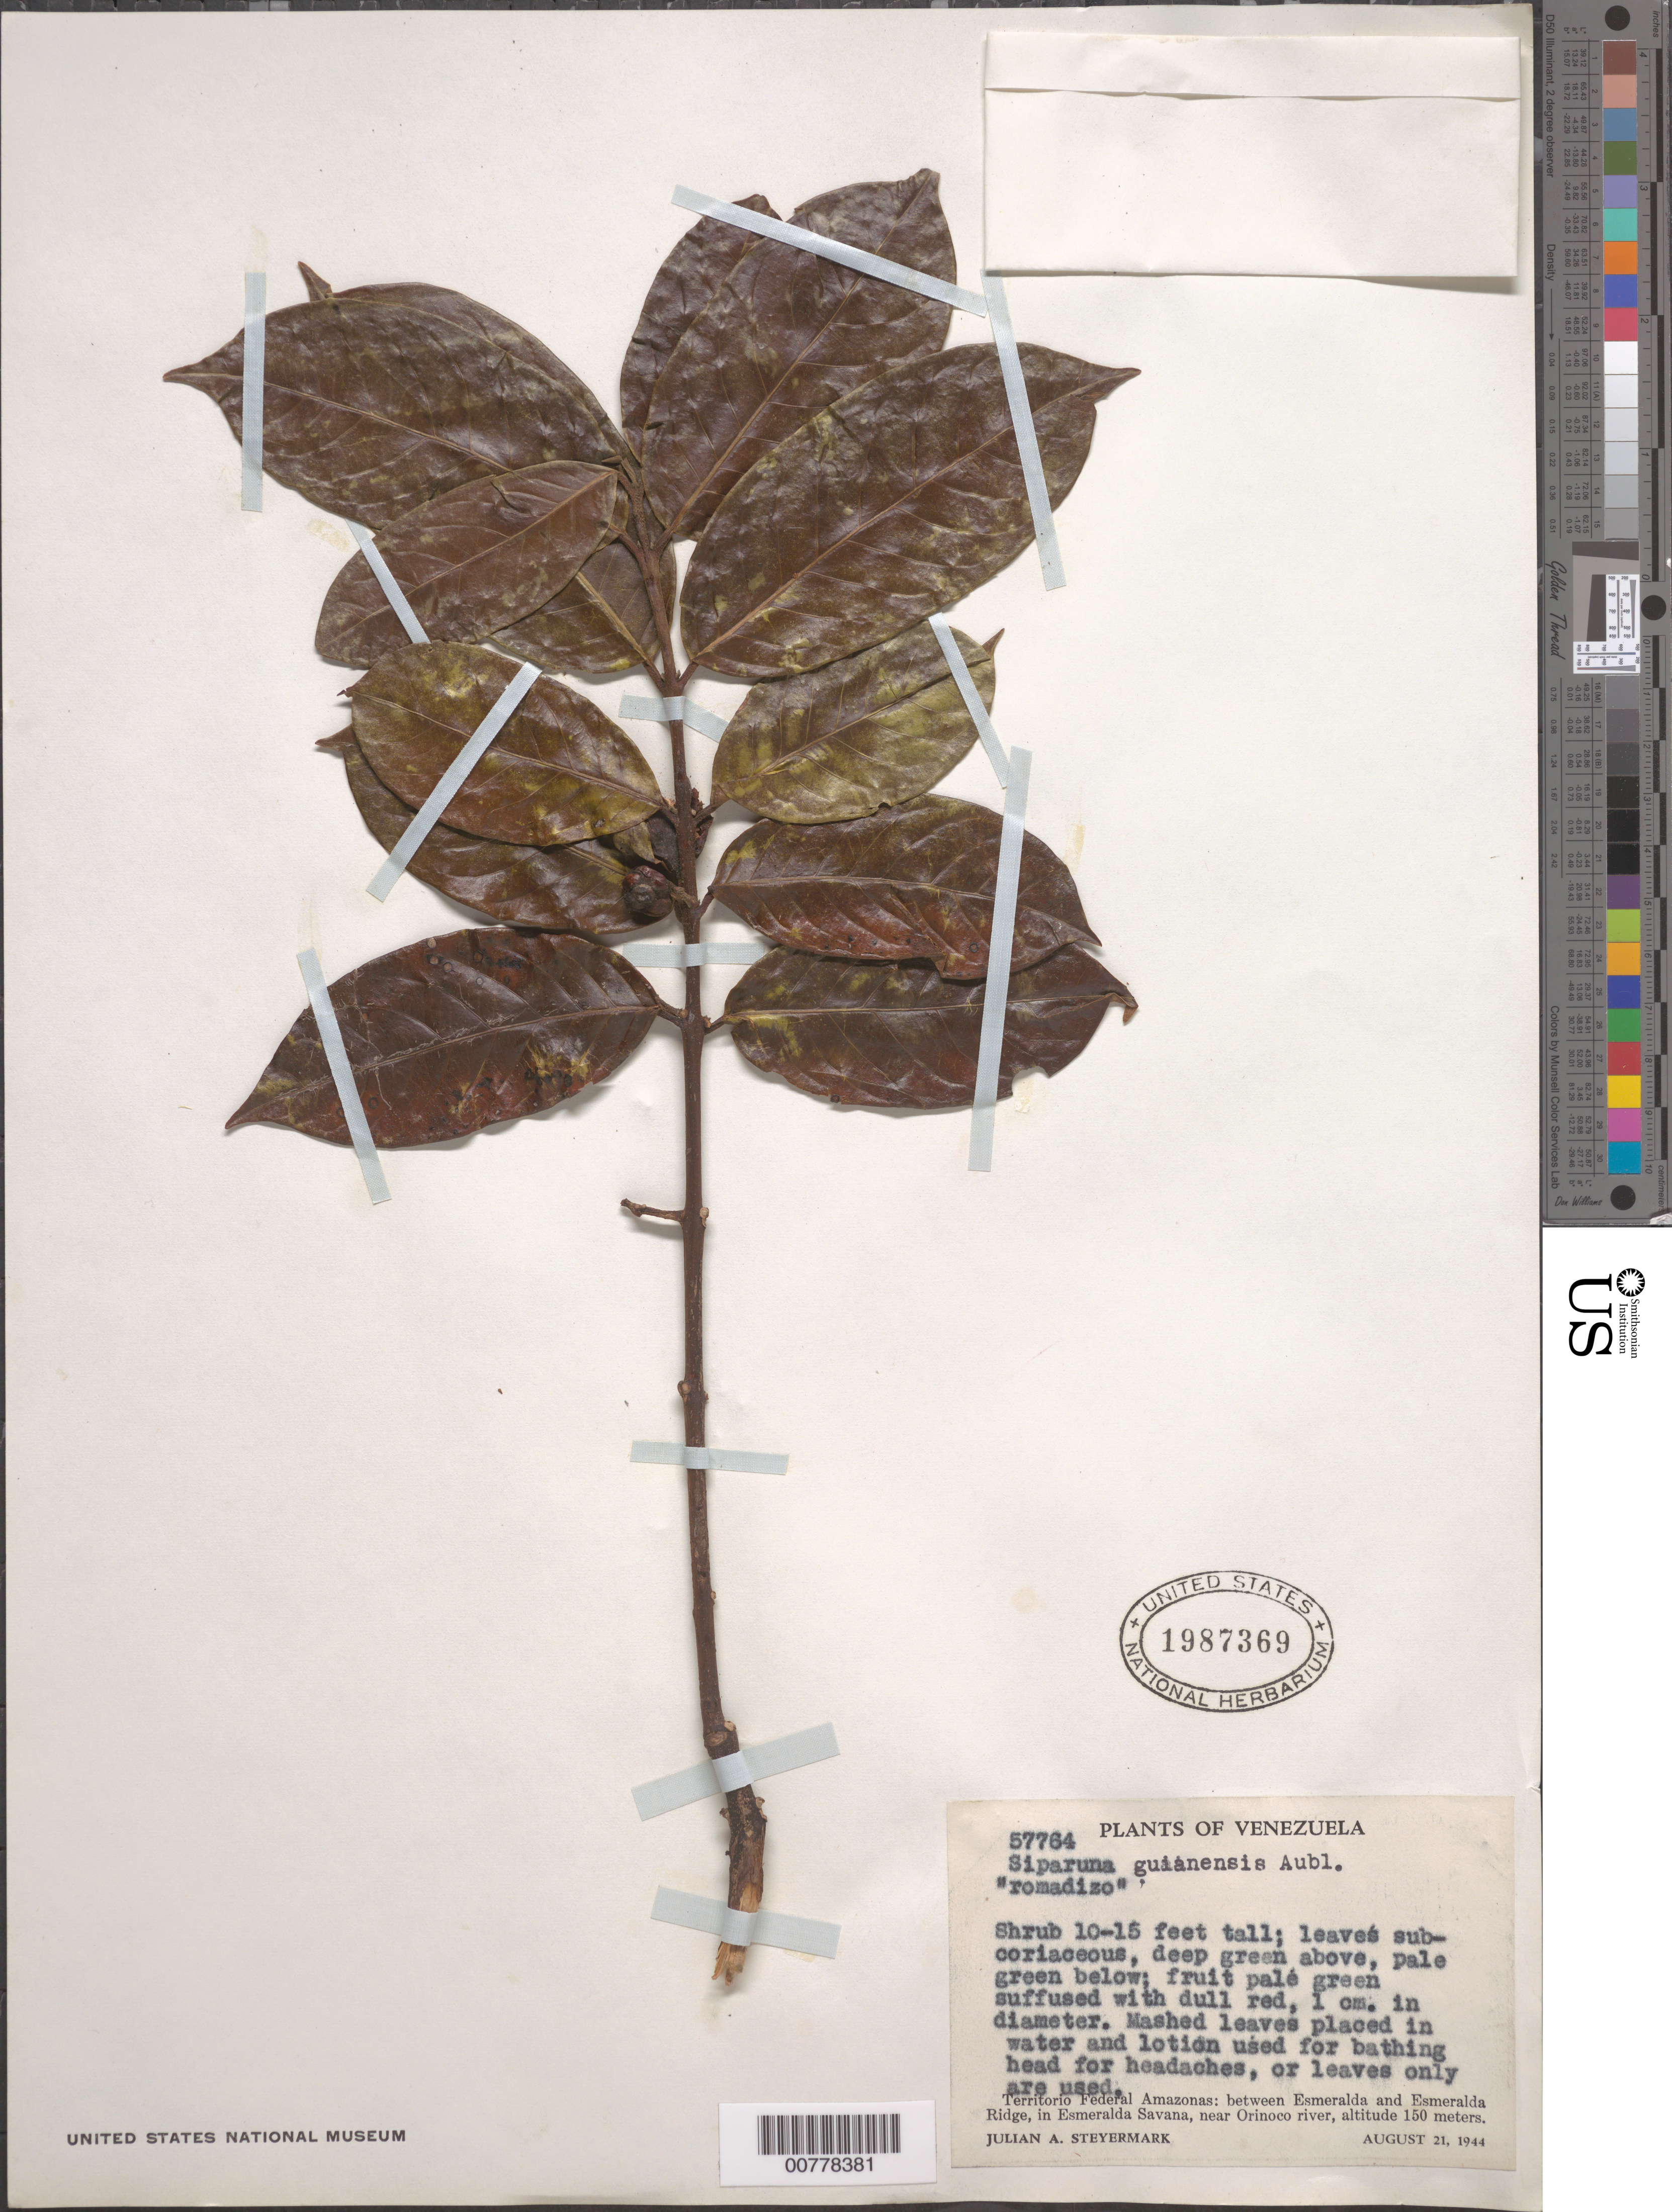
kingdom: Plantae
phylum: Tracheophyta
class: Magnoliopsida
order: Laurales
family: Siparunaceae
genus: Siparuna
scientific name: Siparuna guianensis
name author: Aubl.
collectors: J. Steyermark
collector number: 57764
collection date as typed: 21-Aug-44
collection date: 1944-08-21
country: Venezuela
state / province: Amazonas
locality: Esmeralda Savanna, between Esmeralda and Esmeralda Ridge, near Orinoco R.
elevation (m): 150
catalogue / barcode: US 1987369